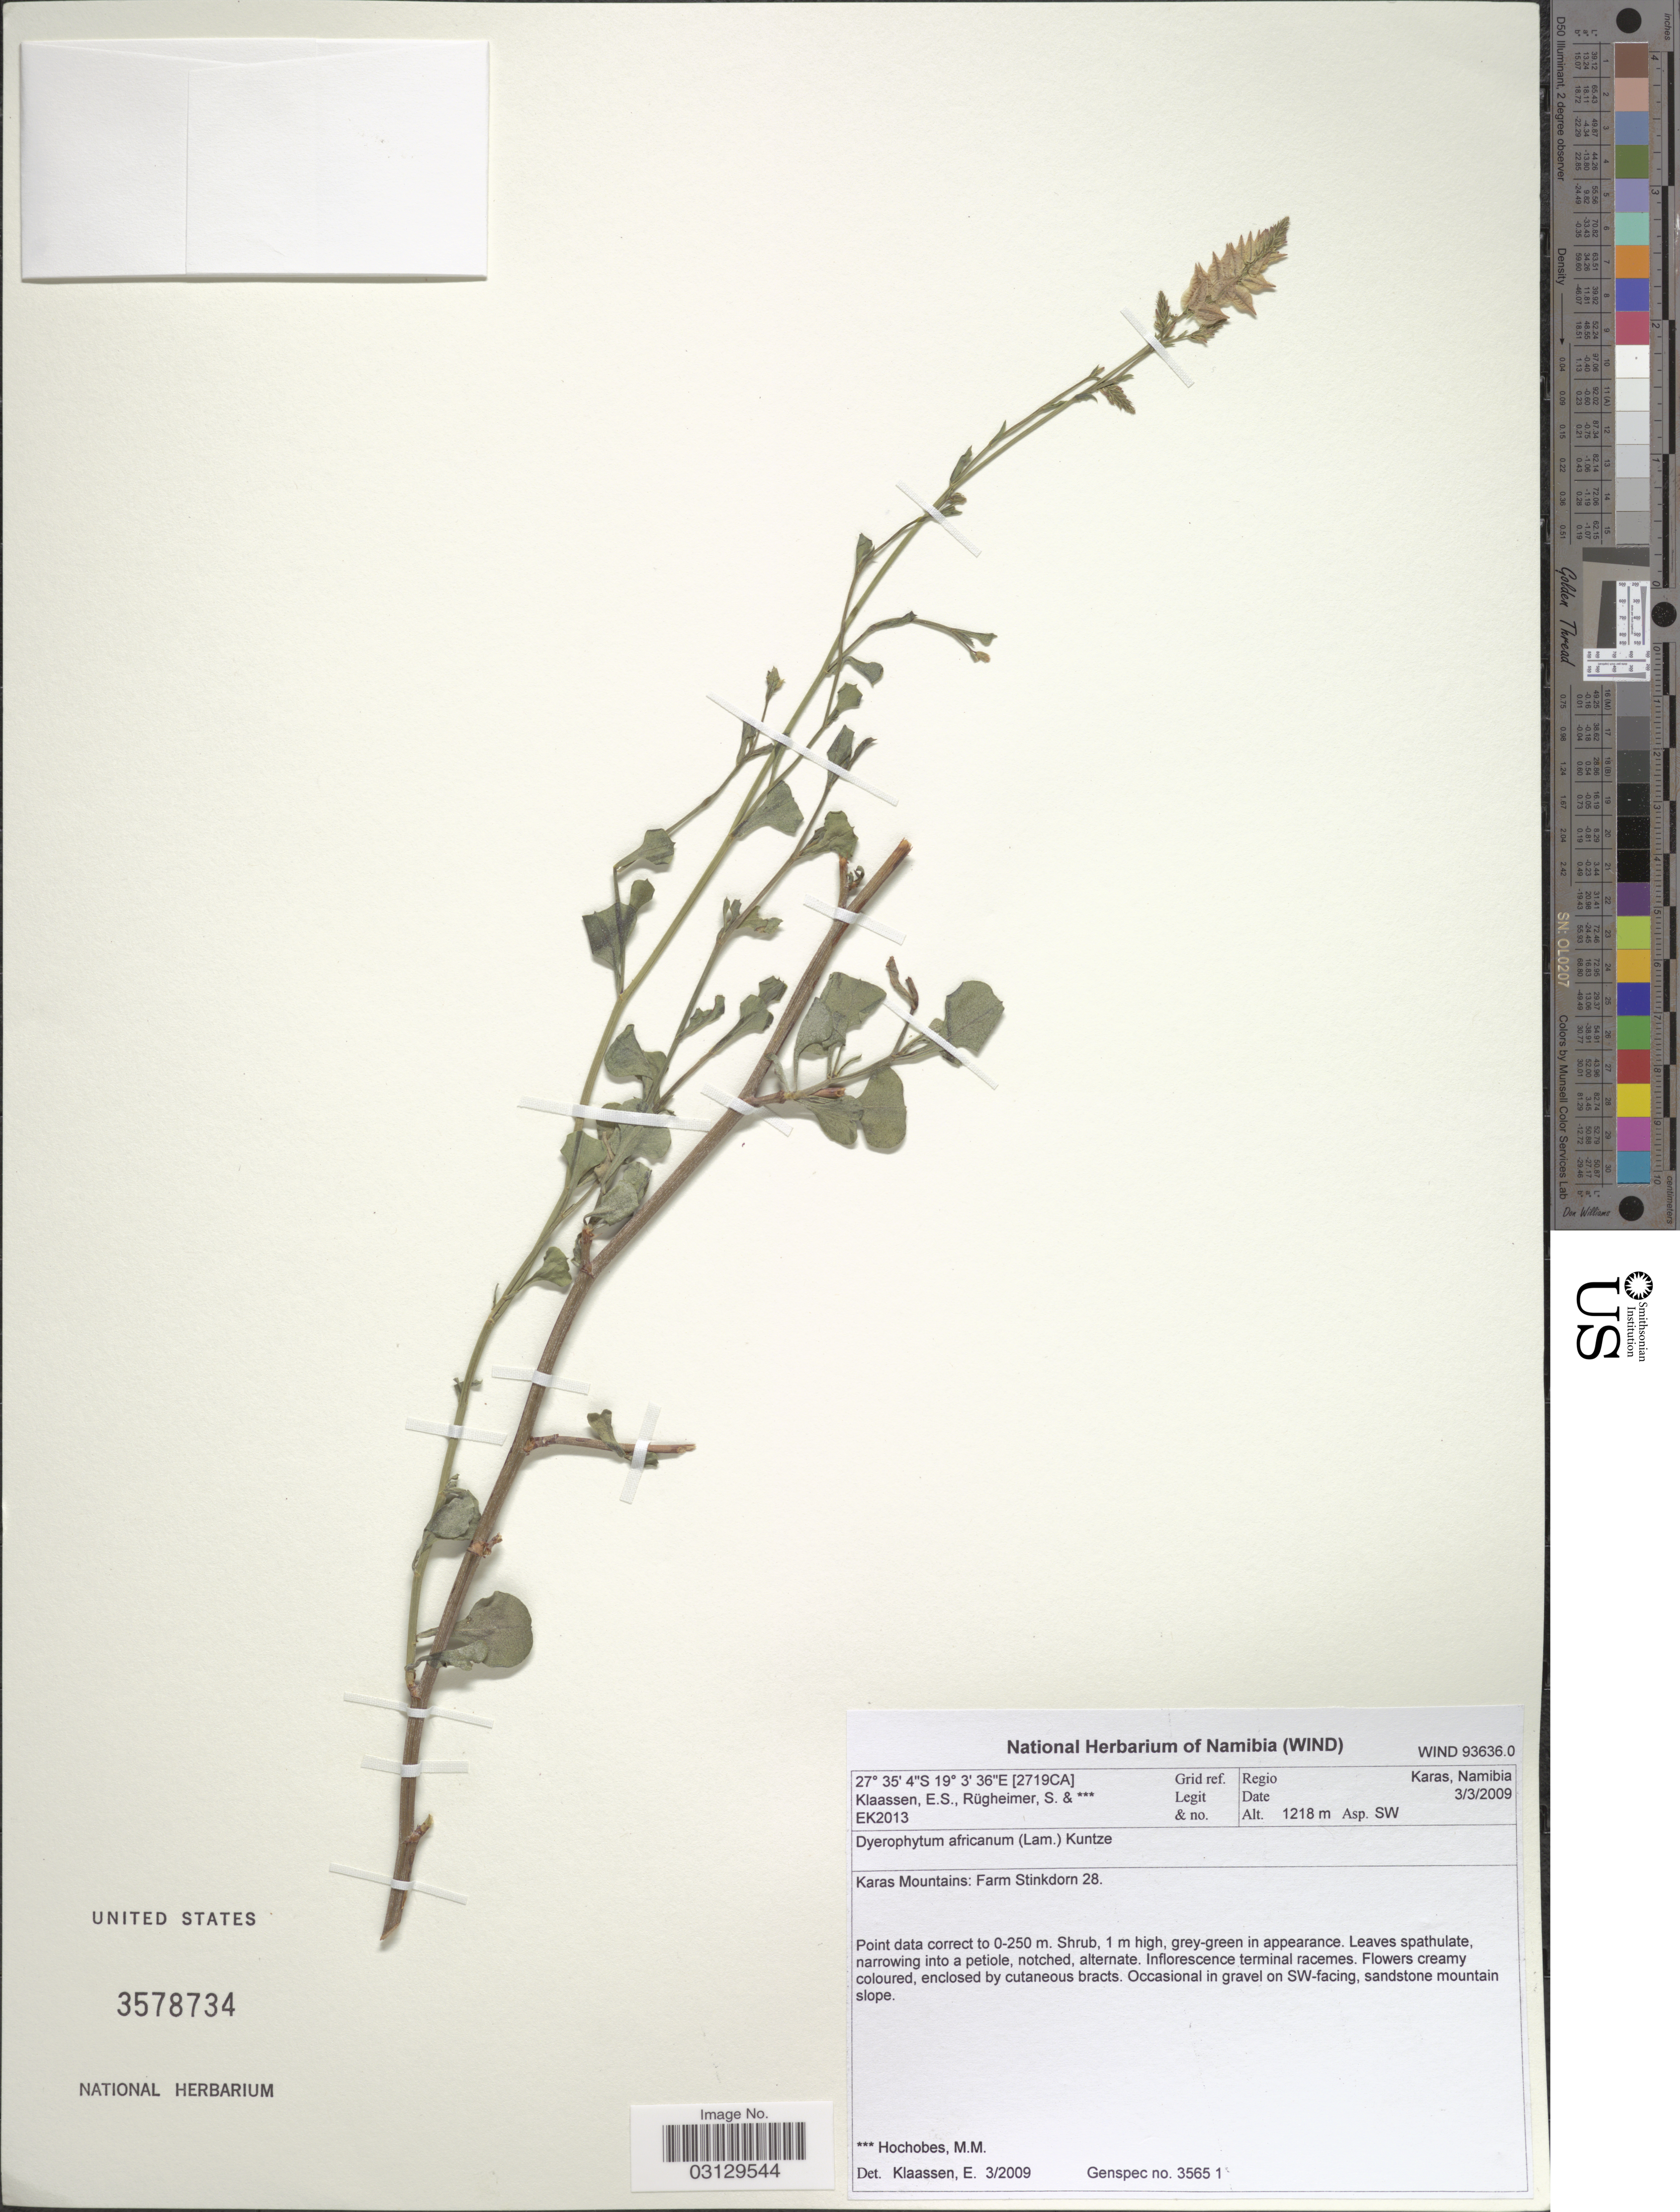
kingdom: Plantae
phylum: Tracheophyta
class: Magnoliopsida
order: Caryophyllales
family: Plumbaginaceae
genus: Dyerophytum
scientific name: Dyerophytum africanum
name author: (Lam.) Kuntze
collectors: E. S. Klaassen, S. Rugheimer & M. Hochobes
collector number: EK2013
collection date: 2009-03-03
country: Namibia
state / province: Karas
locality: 2719CA Grid ref. Karas Mountains: Farm Stinkdorn 28.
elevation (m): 1218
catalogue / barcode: US 3578734